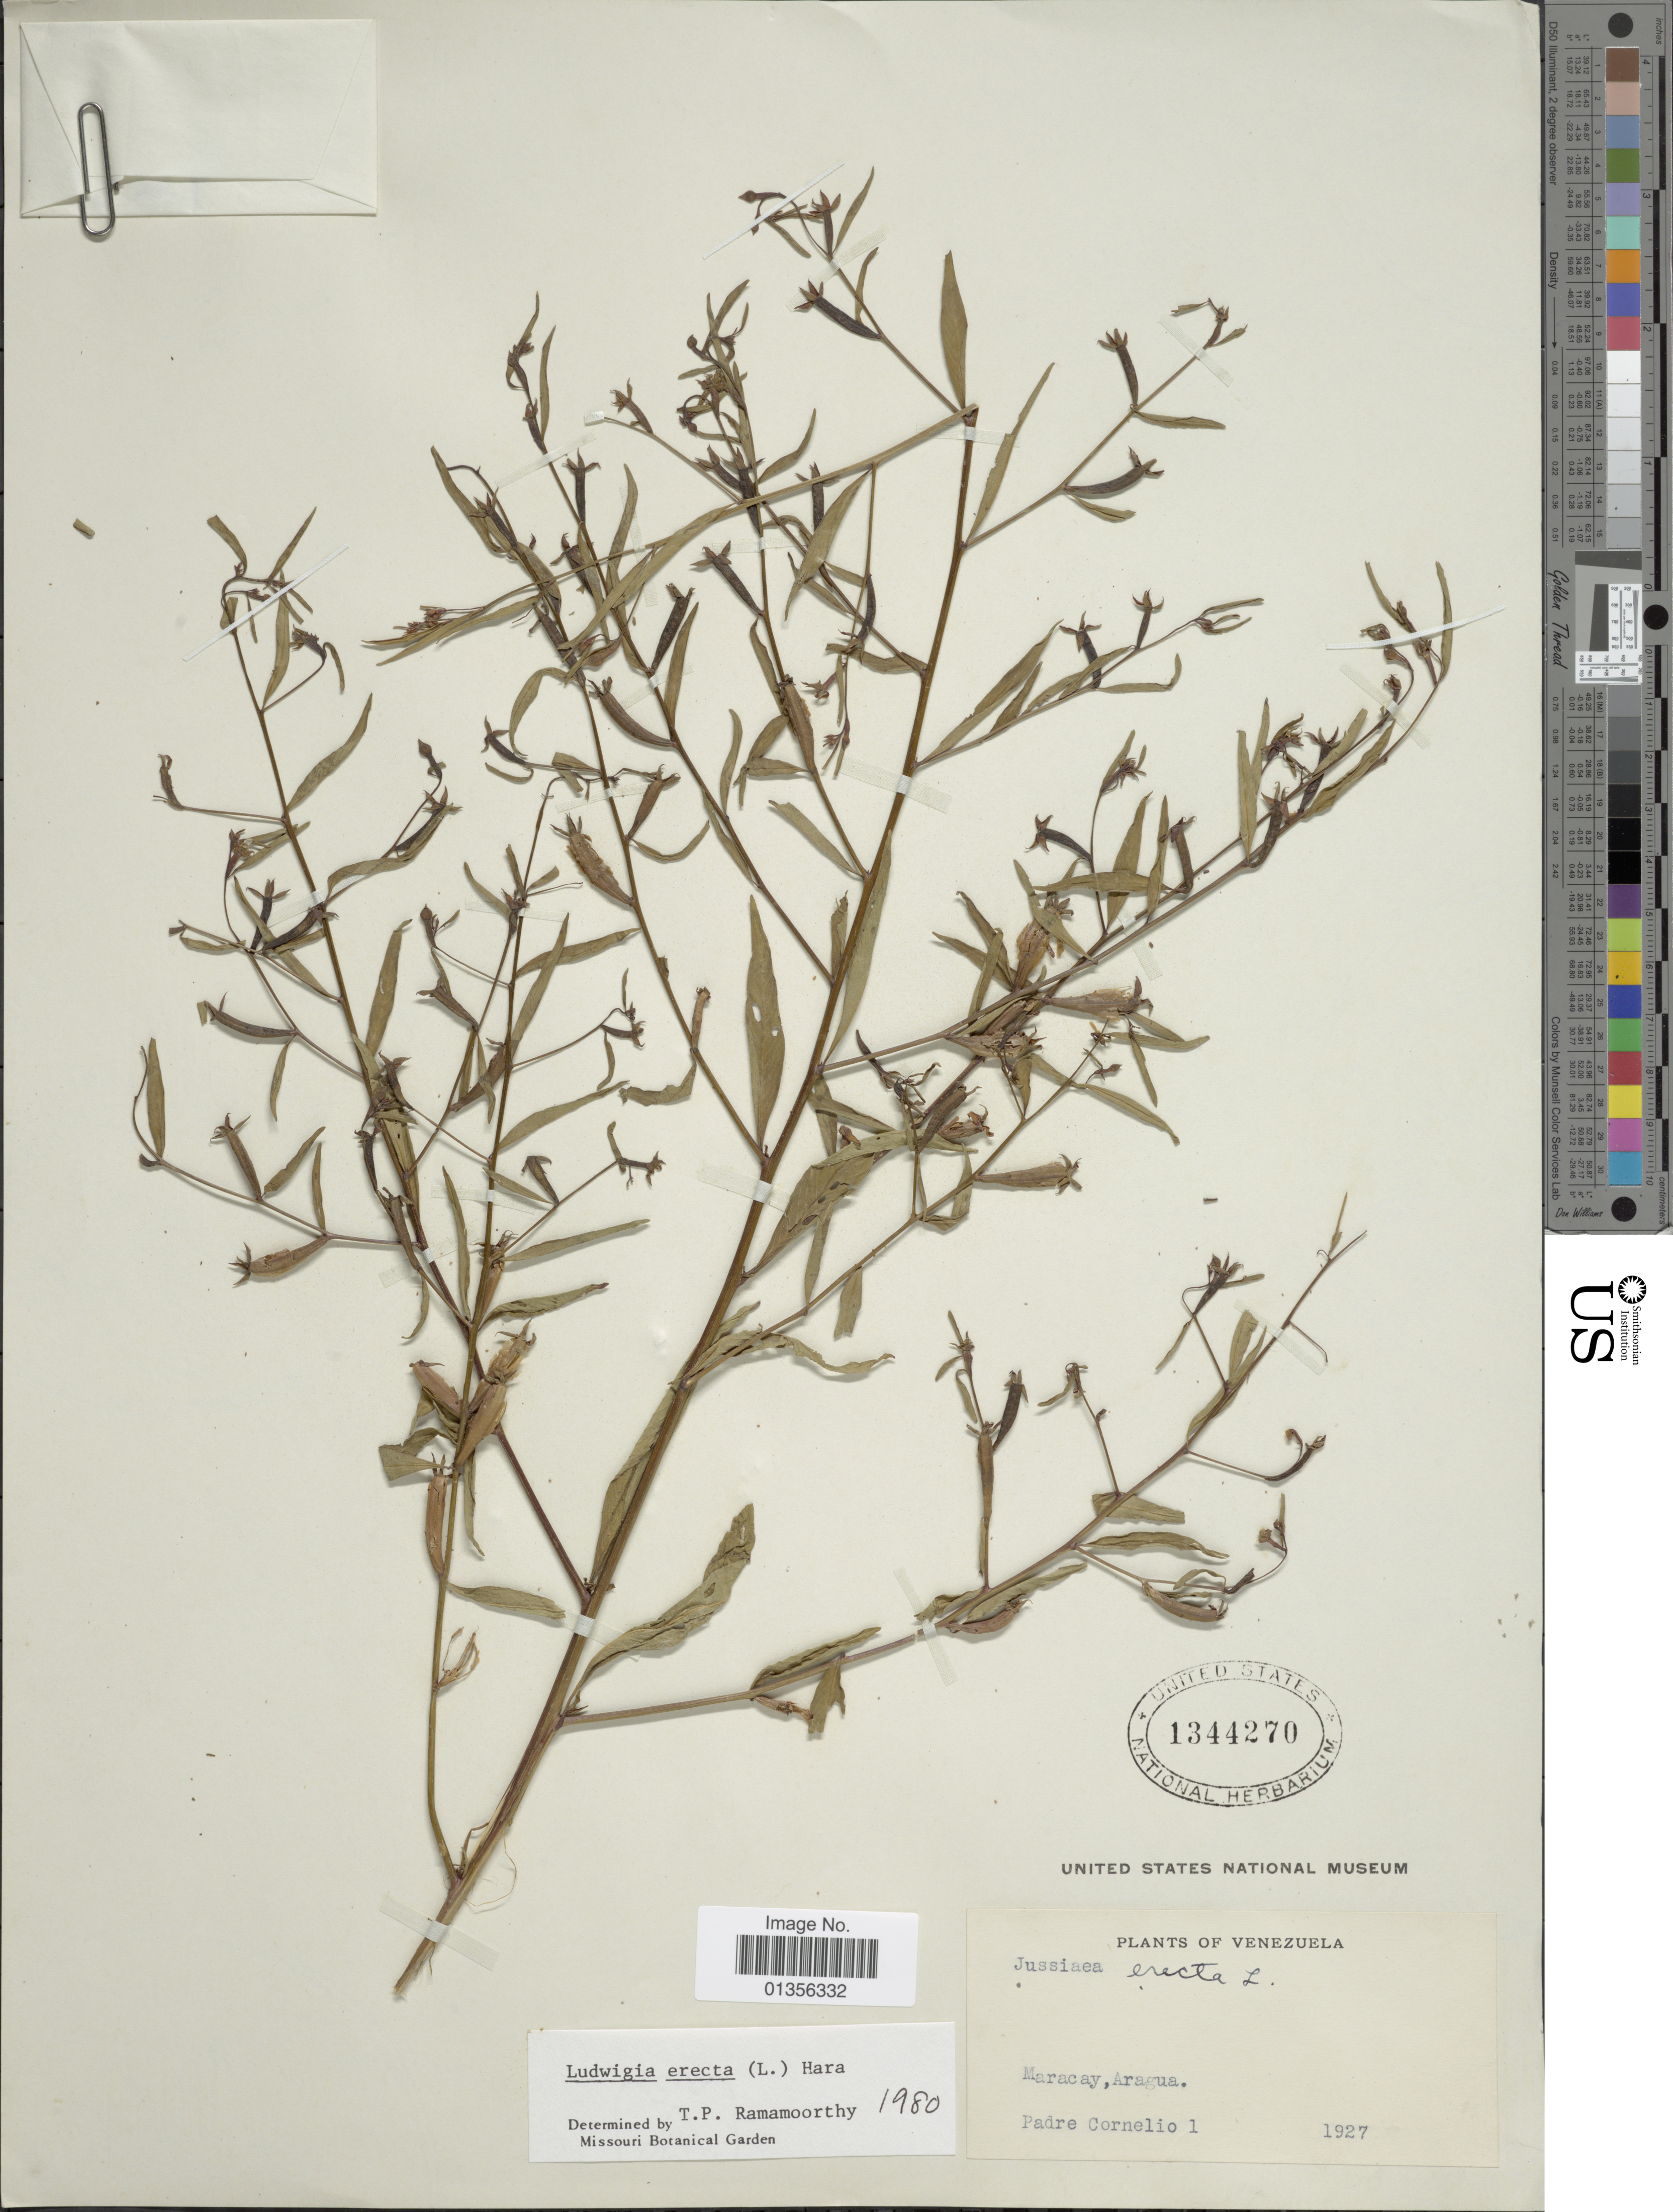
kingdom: Plantae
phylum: Tracheophyta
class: Magnoliopsida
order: Myrtales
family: Onagraceae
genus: Ludwigia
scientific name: Ludwigia erecta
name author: (L.) H. Hara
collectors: P. Cornelio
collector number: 1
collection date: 1927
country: Venezuela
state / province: Aragua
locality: Maracay.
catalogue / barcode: US 1344270